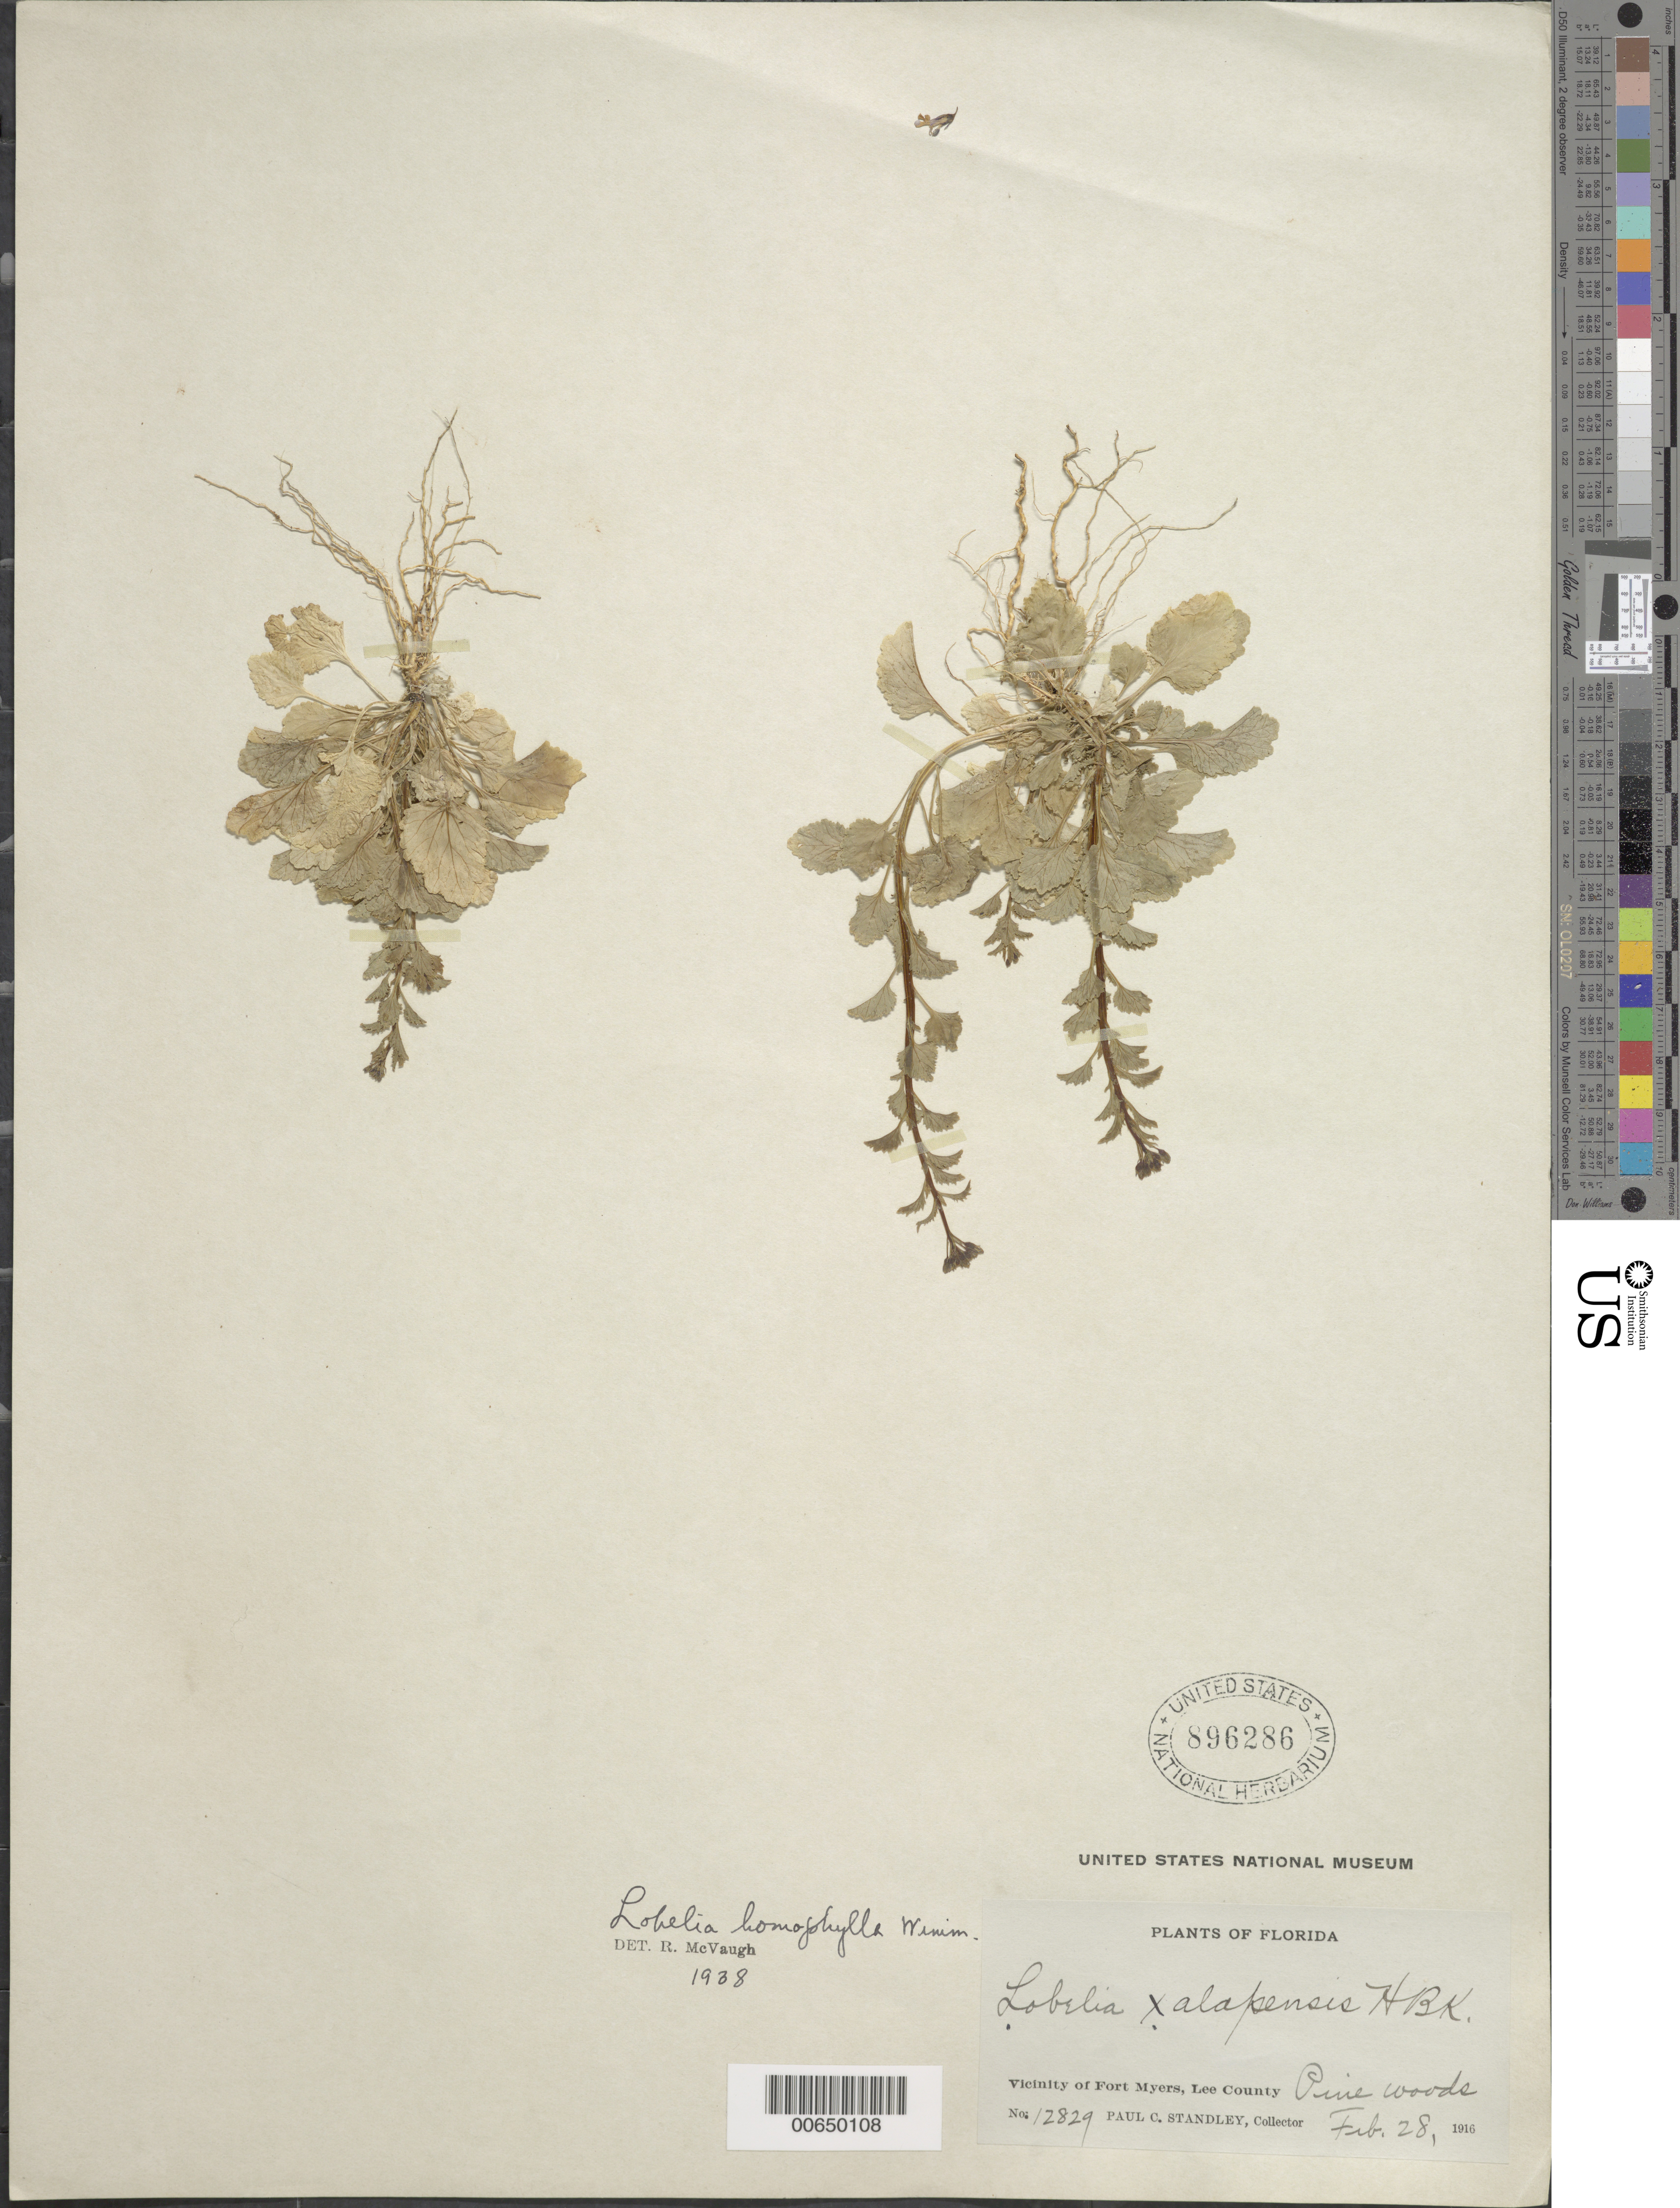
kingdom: Plantae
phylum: Tracheophyta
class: Magnoliopsida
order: Asterales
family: Campanulaceae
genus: Lobelia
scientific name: Lobelia homophylla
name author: E. Wimm.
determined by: McVaugh, R.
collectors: P. C. Standley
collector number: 2829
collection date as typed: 28 Feb 1916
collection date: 1916-02-28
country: United States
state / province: Florida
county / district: Lee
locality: Vicinity of Fort Myers.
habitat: Pine woods.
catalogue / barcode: US 896286